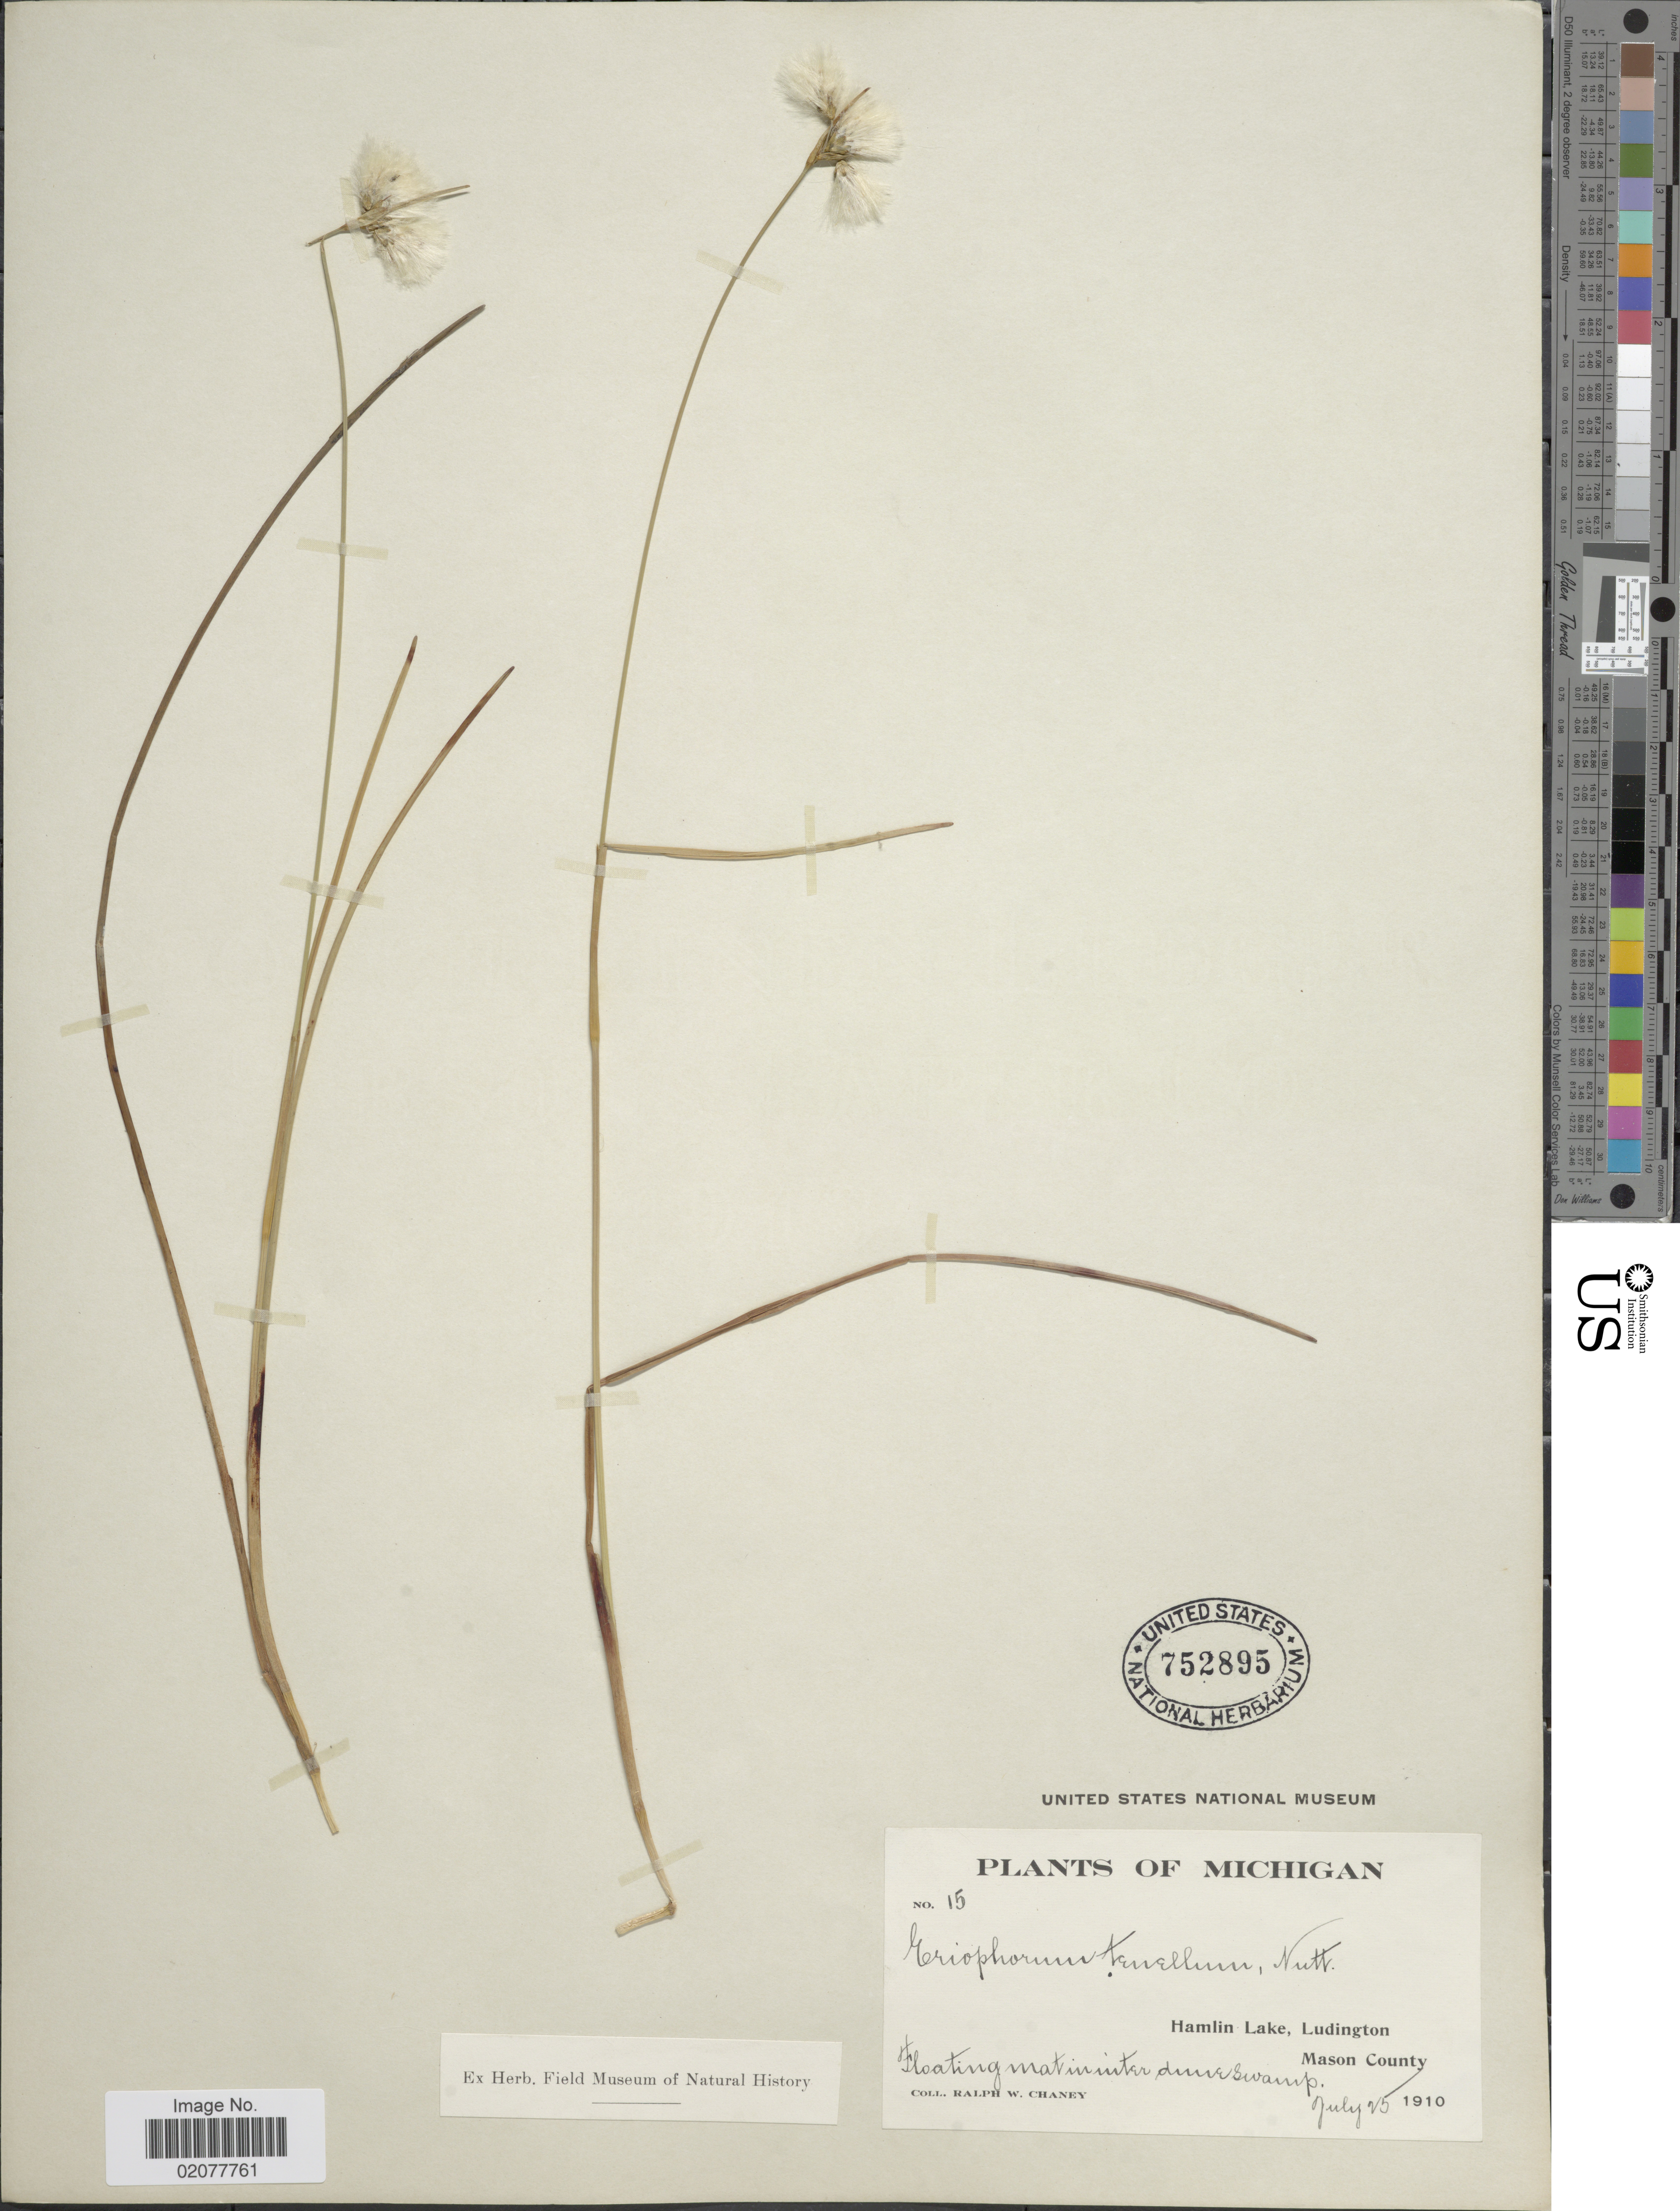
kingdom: Plantae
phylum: Tracheophyta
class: Liliopsida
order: Poales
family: Cyperaceae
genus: Eriophorum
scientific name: Eriophorum tenellum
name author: Nutt.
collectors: R. Chaney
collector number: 15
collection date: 1910-07-25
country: United States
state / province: Michigan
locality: Hamlin Lake, Ludington. Mason County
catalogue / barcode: US 752895